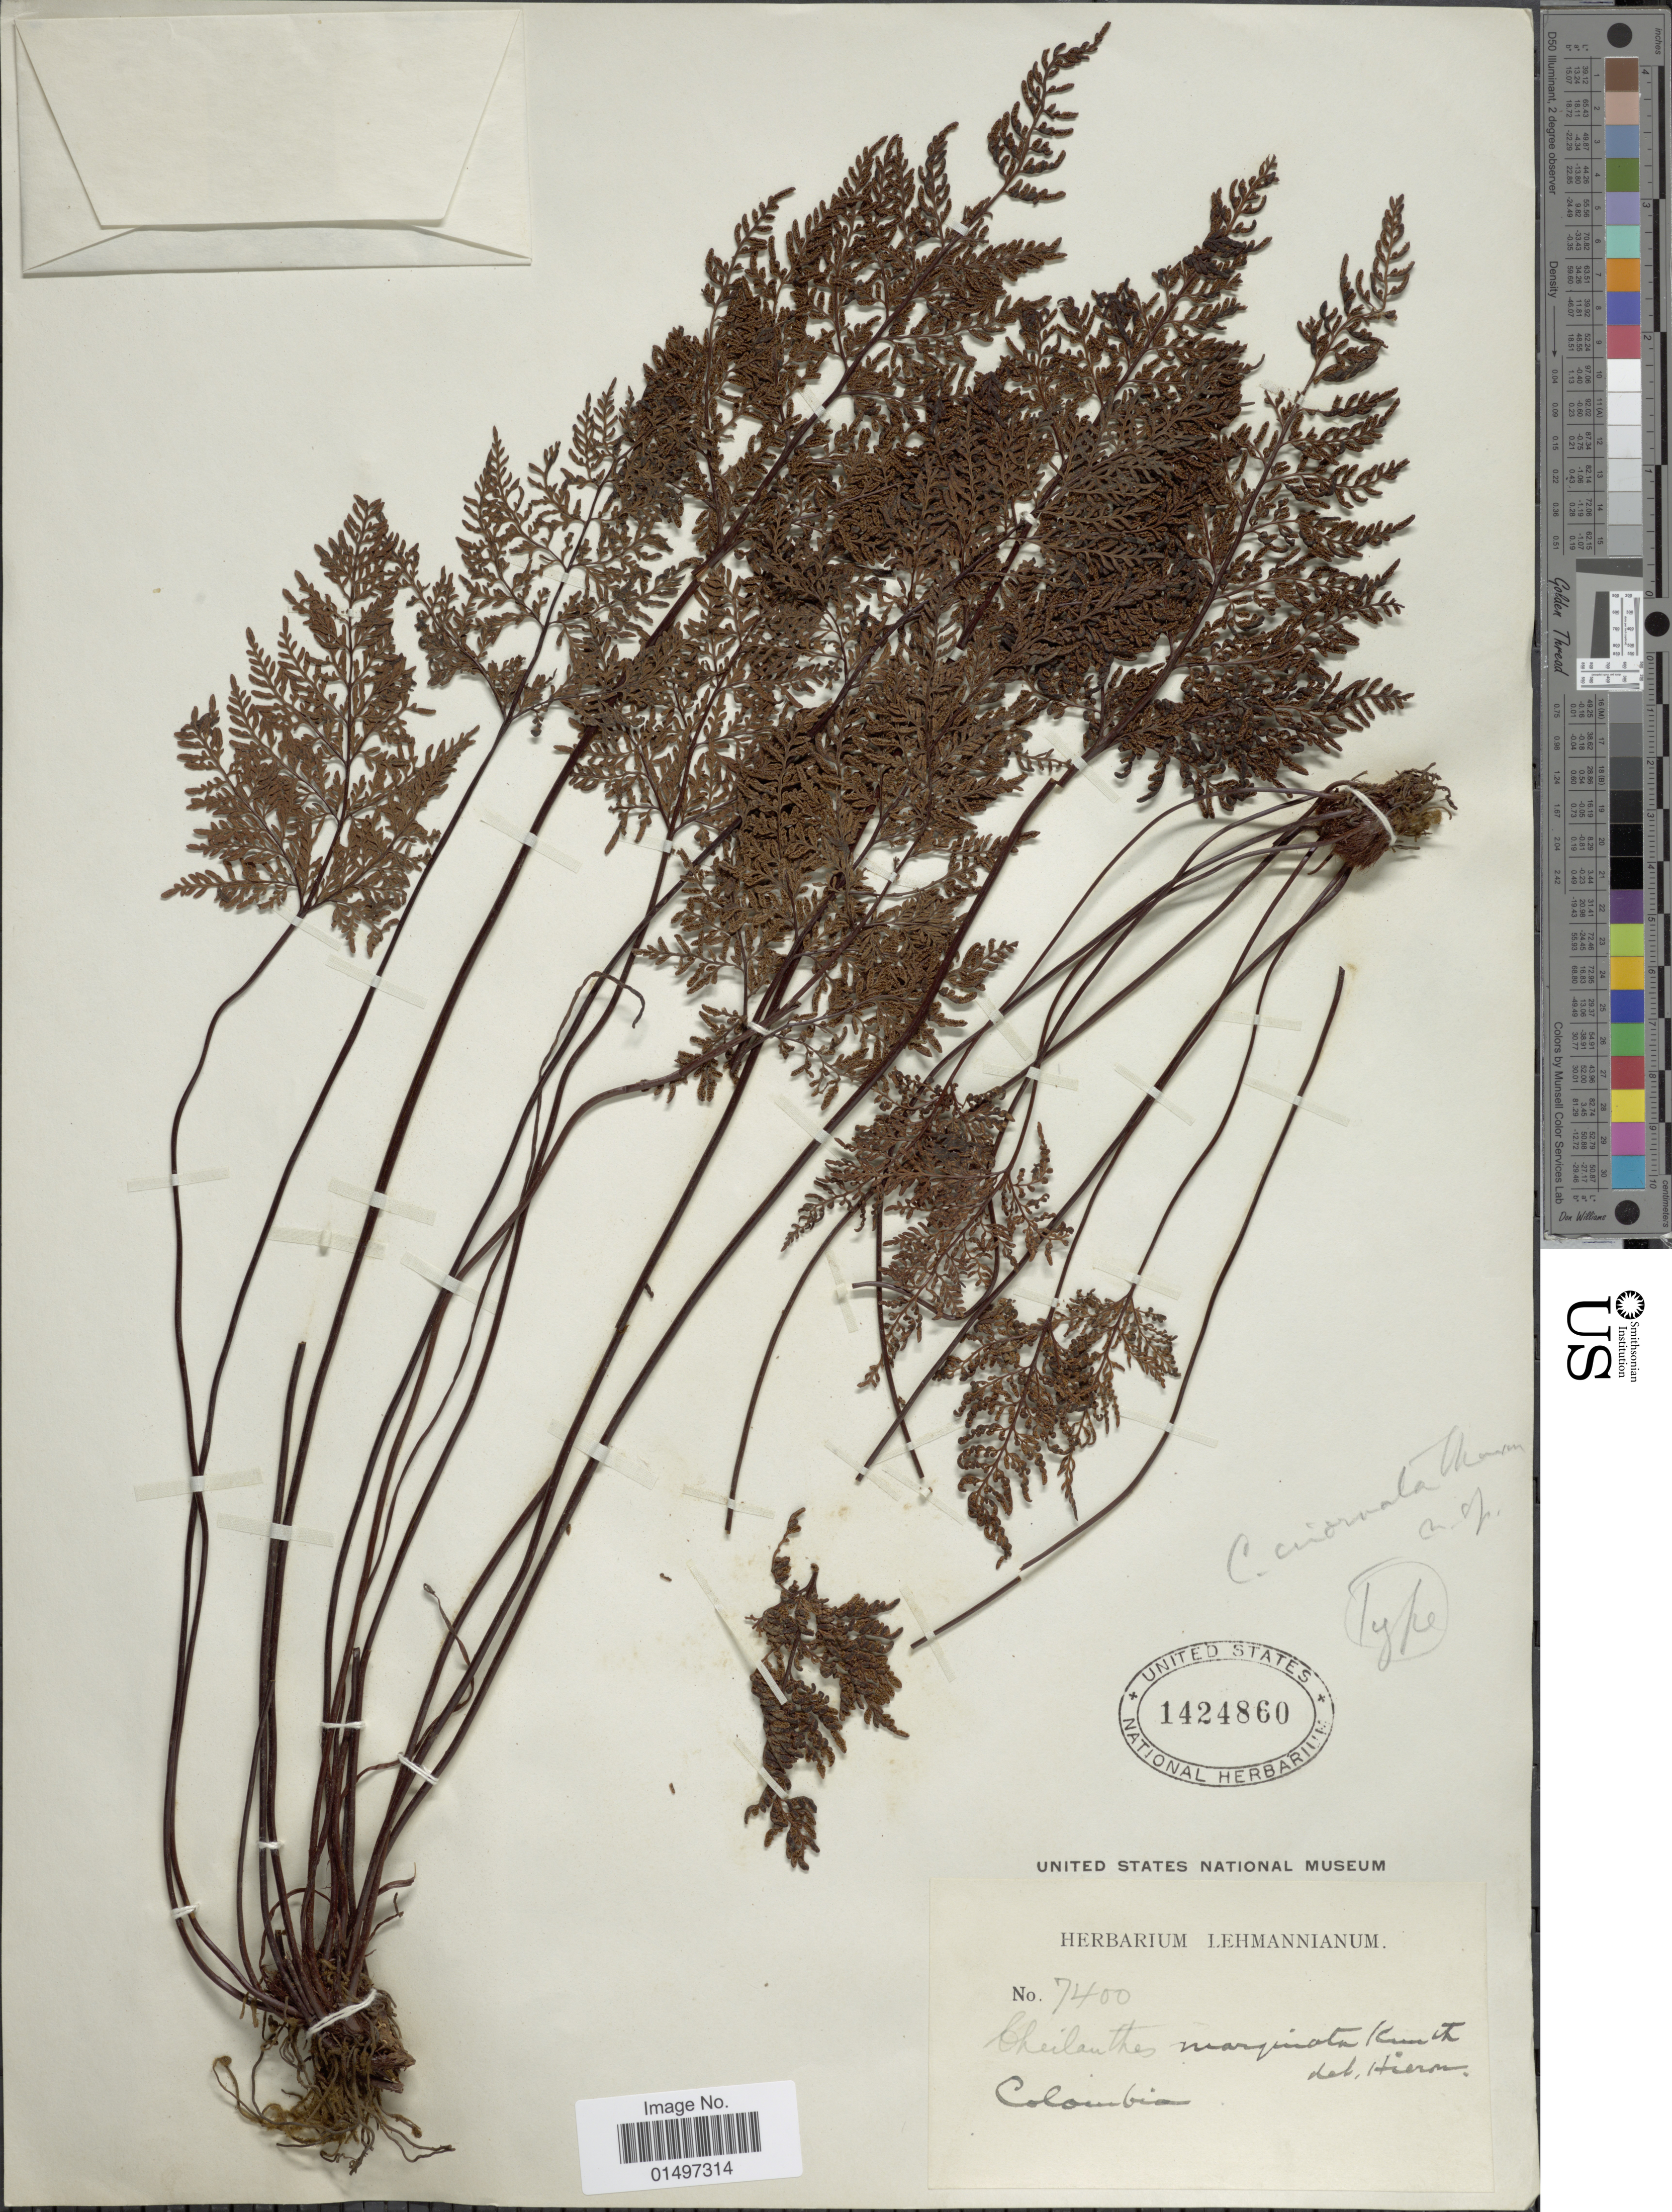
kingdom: Plantae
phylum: Tracheophyta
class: Polypodiopsida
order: Polypodiales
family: Pteridaceae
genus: Gaga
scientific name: Gaga marginata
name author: (Kunth) Fay W. Li & Windham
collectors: ex herb. Lehmannianum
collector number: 7400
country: Colombia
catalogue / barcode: US 1424860